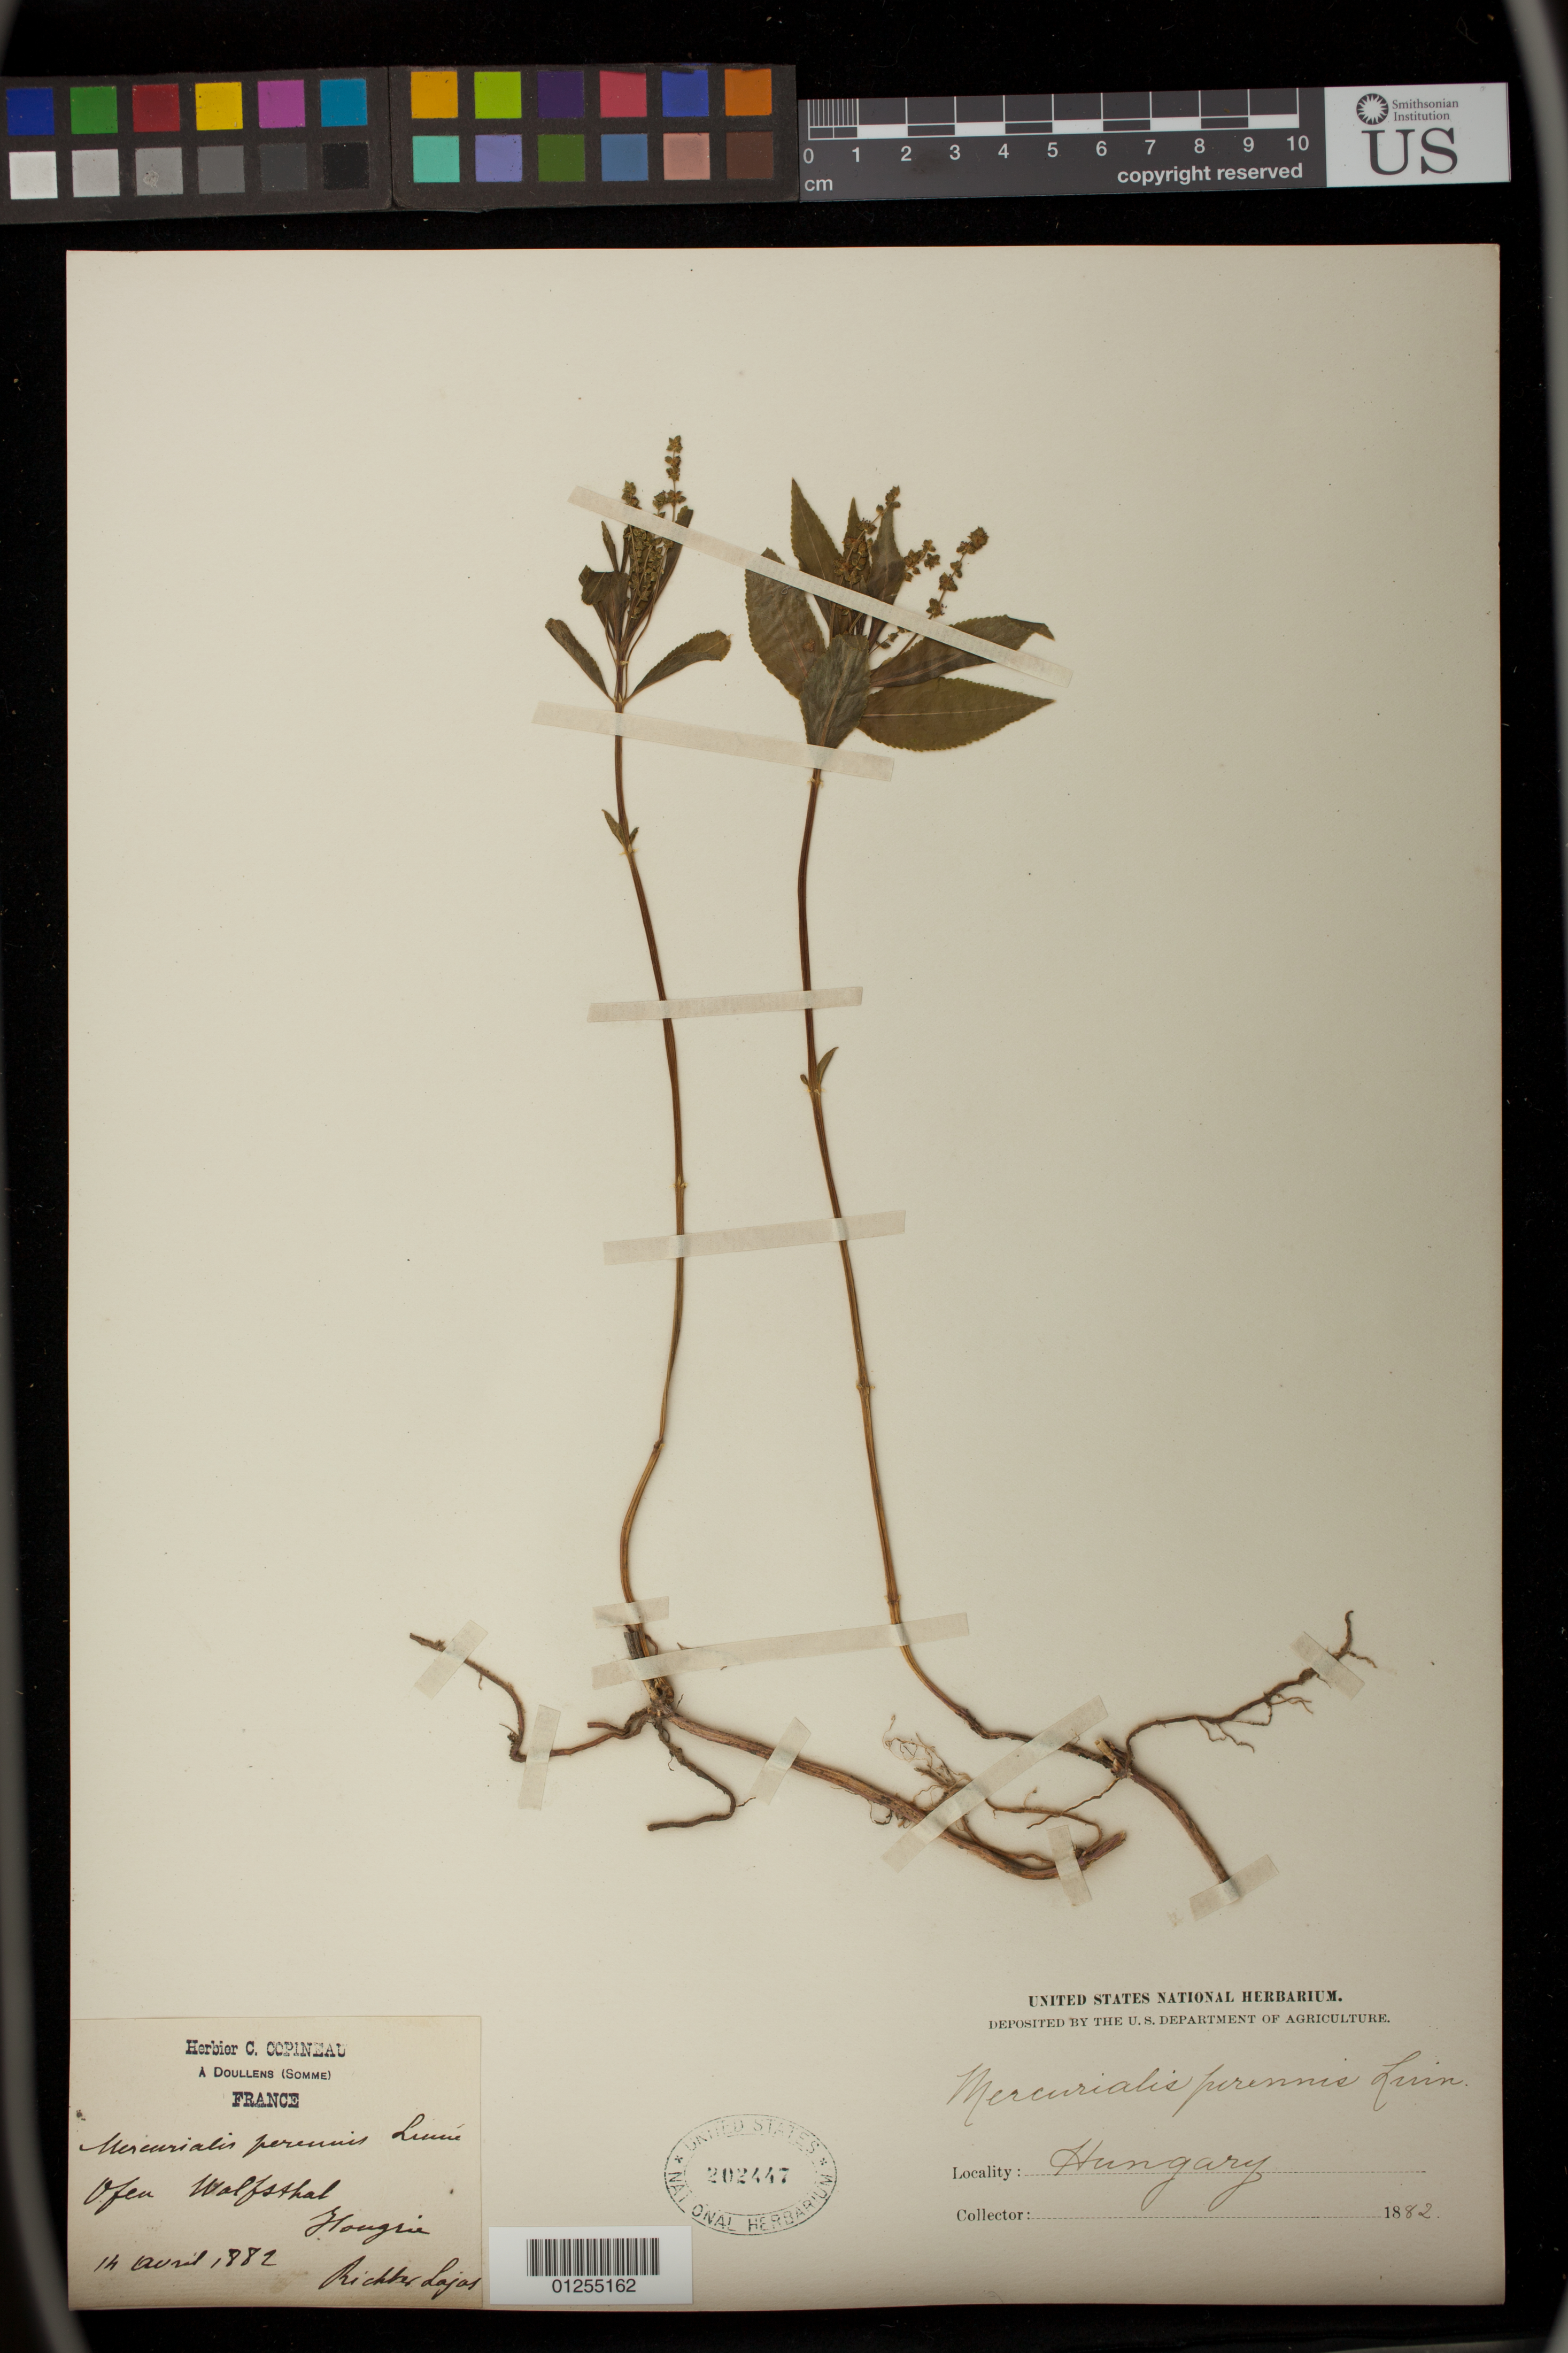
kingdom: Plantae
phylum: Tracheophyta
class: Magnoliopsida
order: Malpighiales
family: Euphorbiaceae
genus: Mercurialis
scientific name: Mercurialis perennis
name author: L.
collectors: R. Lajos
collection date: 1882-04-14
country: Hungary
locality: Ofen Wolfsthal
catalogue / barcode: US 202447